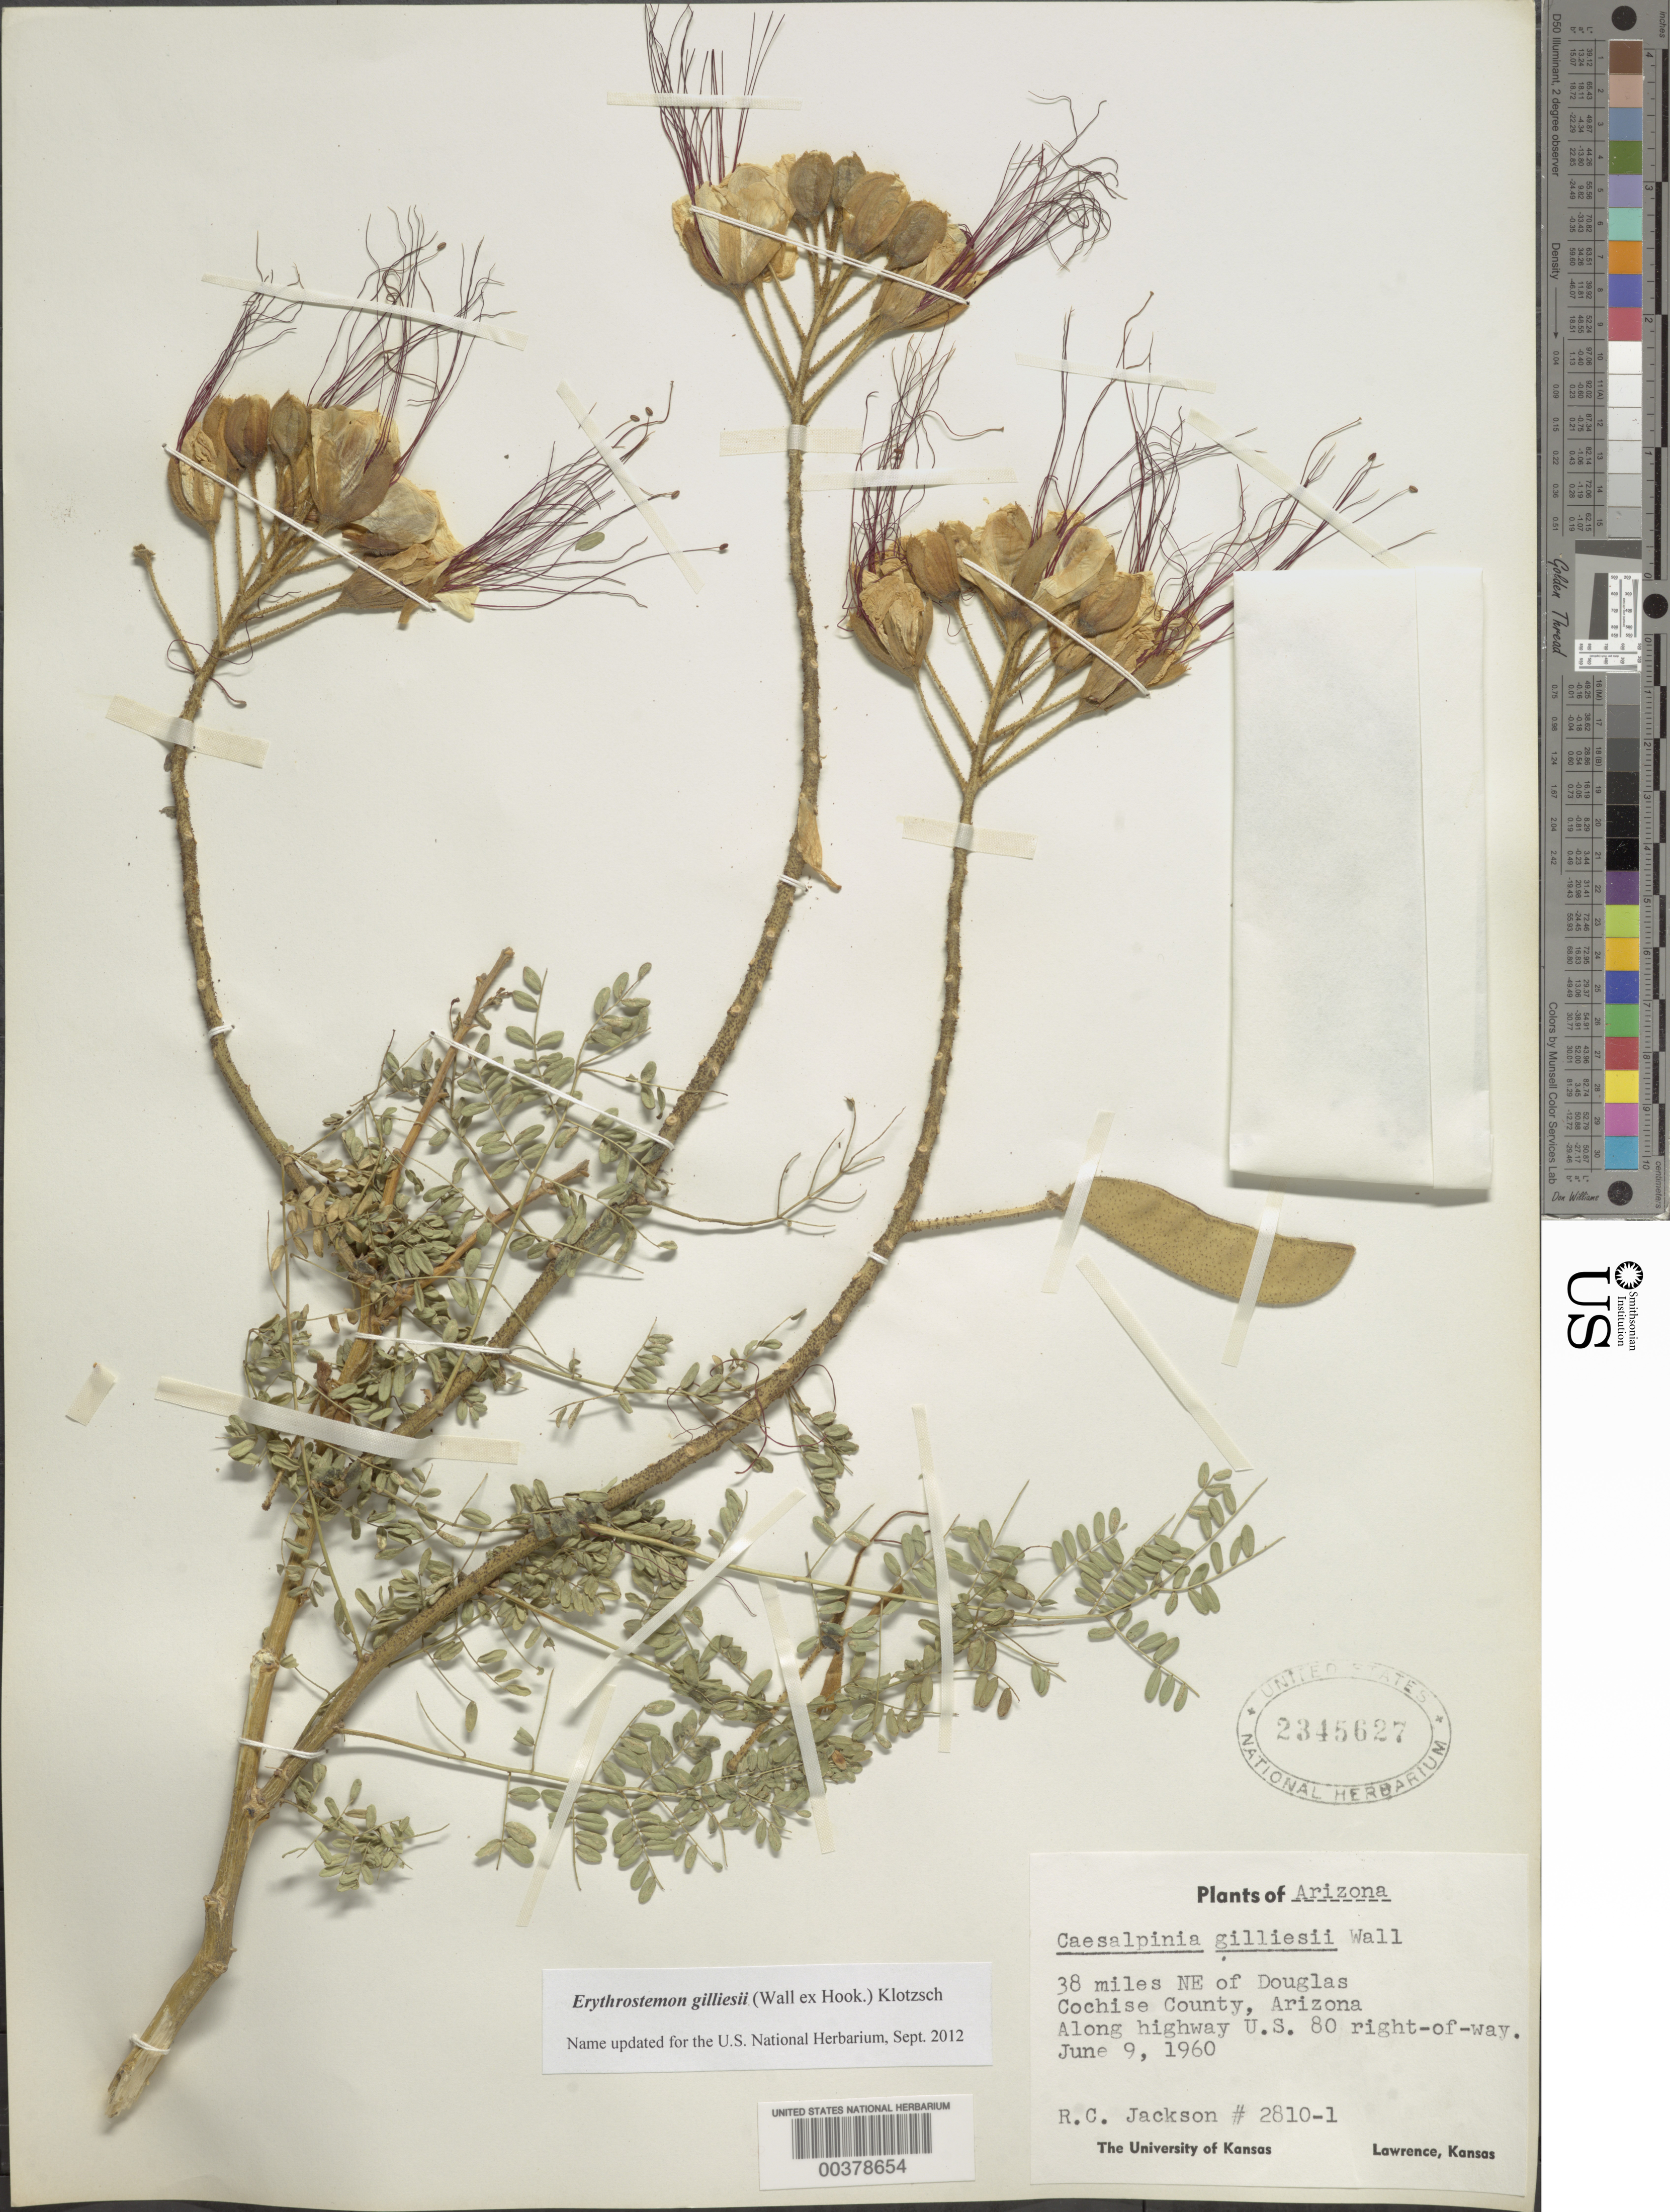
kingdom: Plantae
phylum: Tracheophyta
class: Magnoliopsida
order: Fabales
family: Fabaceae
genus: Erythrostemon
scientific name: Erythrostemon gilliesii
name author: (Hook.) Klotzsch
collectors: R. C. Jackson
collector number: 2810-1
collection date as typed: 09 Jun 1960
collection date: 1960-06-09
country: United States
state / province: Arizona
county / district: Cochise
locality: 38 mi ne of douglas, along hwy u.s. 80 right-of-way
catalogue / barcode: US 2345627